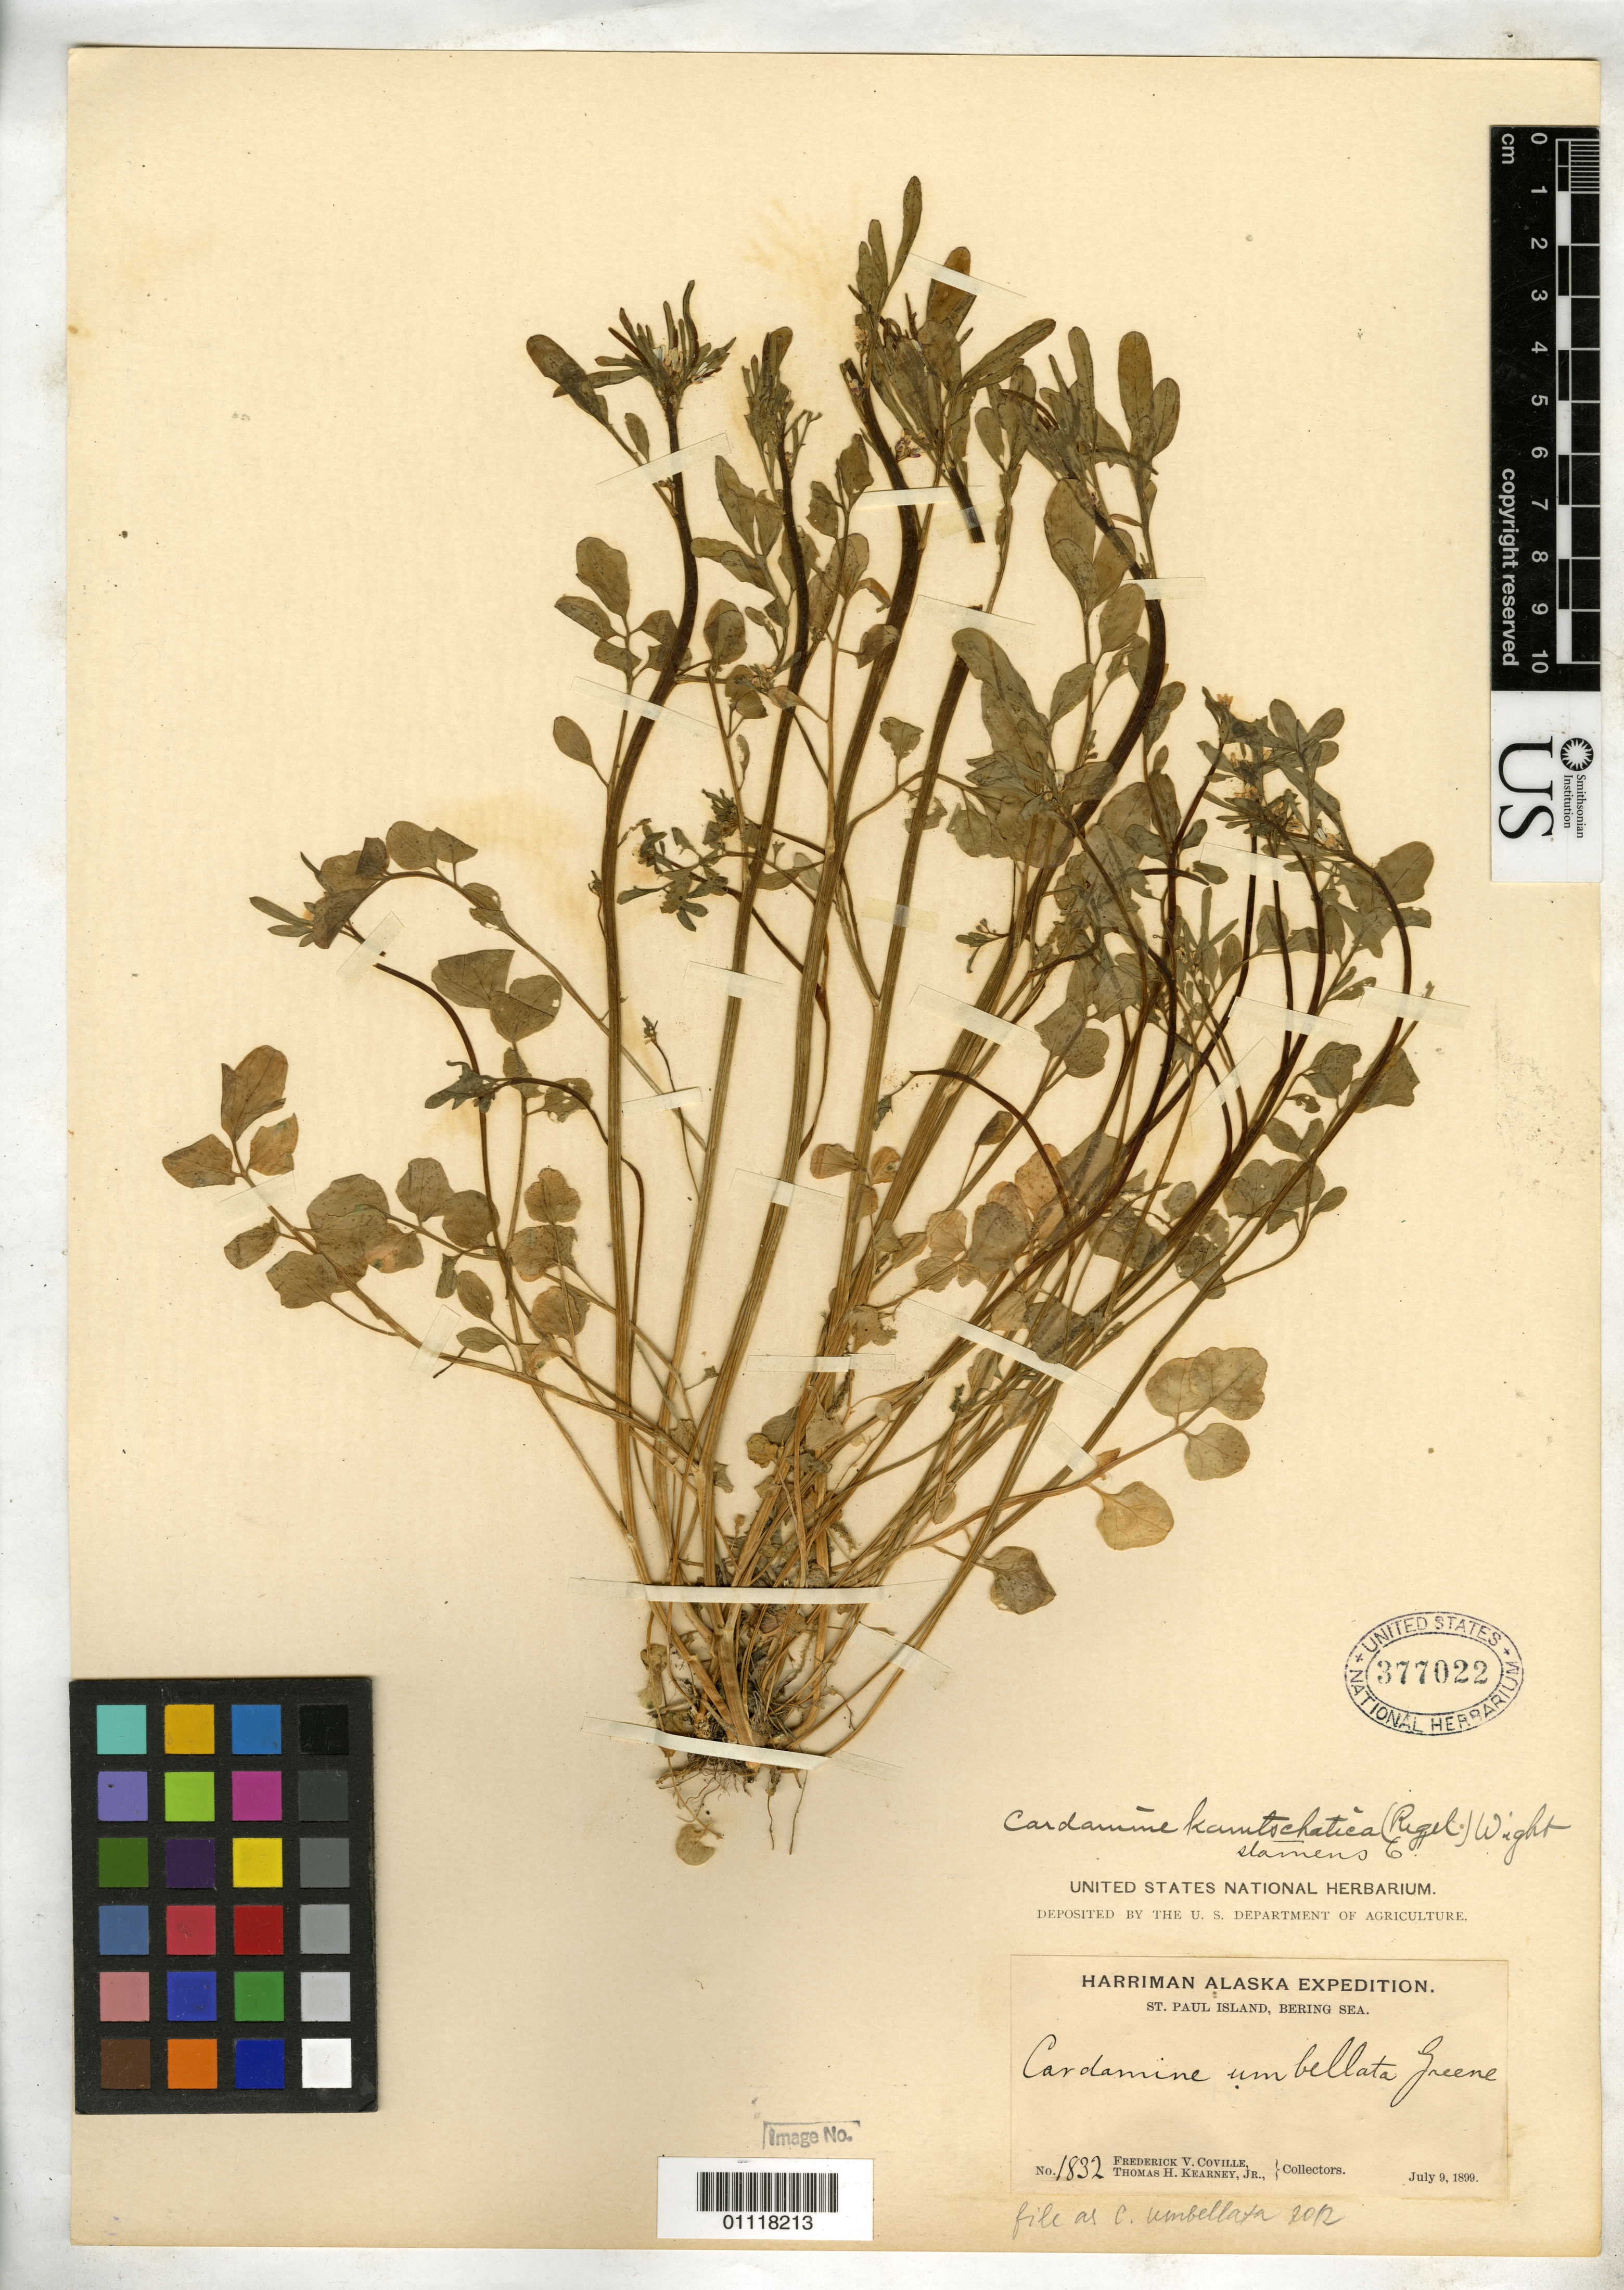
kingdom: Plantae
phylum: Tracheophyta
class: Magnoliopsida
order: Brassicales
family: Brassicaceae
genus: Cardamine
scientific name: Cardamine umbellata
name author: Greene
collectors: F. V. Coville & T. H. Kearney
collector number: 1832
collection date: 1899-07-09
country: United States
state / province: Alaska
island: St. Paul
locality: St. Paul Island, Bering Sea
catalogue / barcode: US 377022